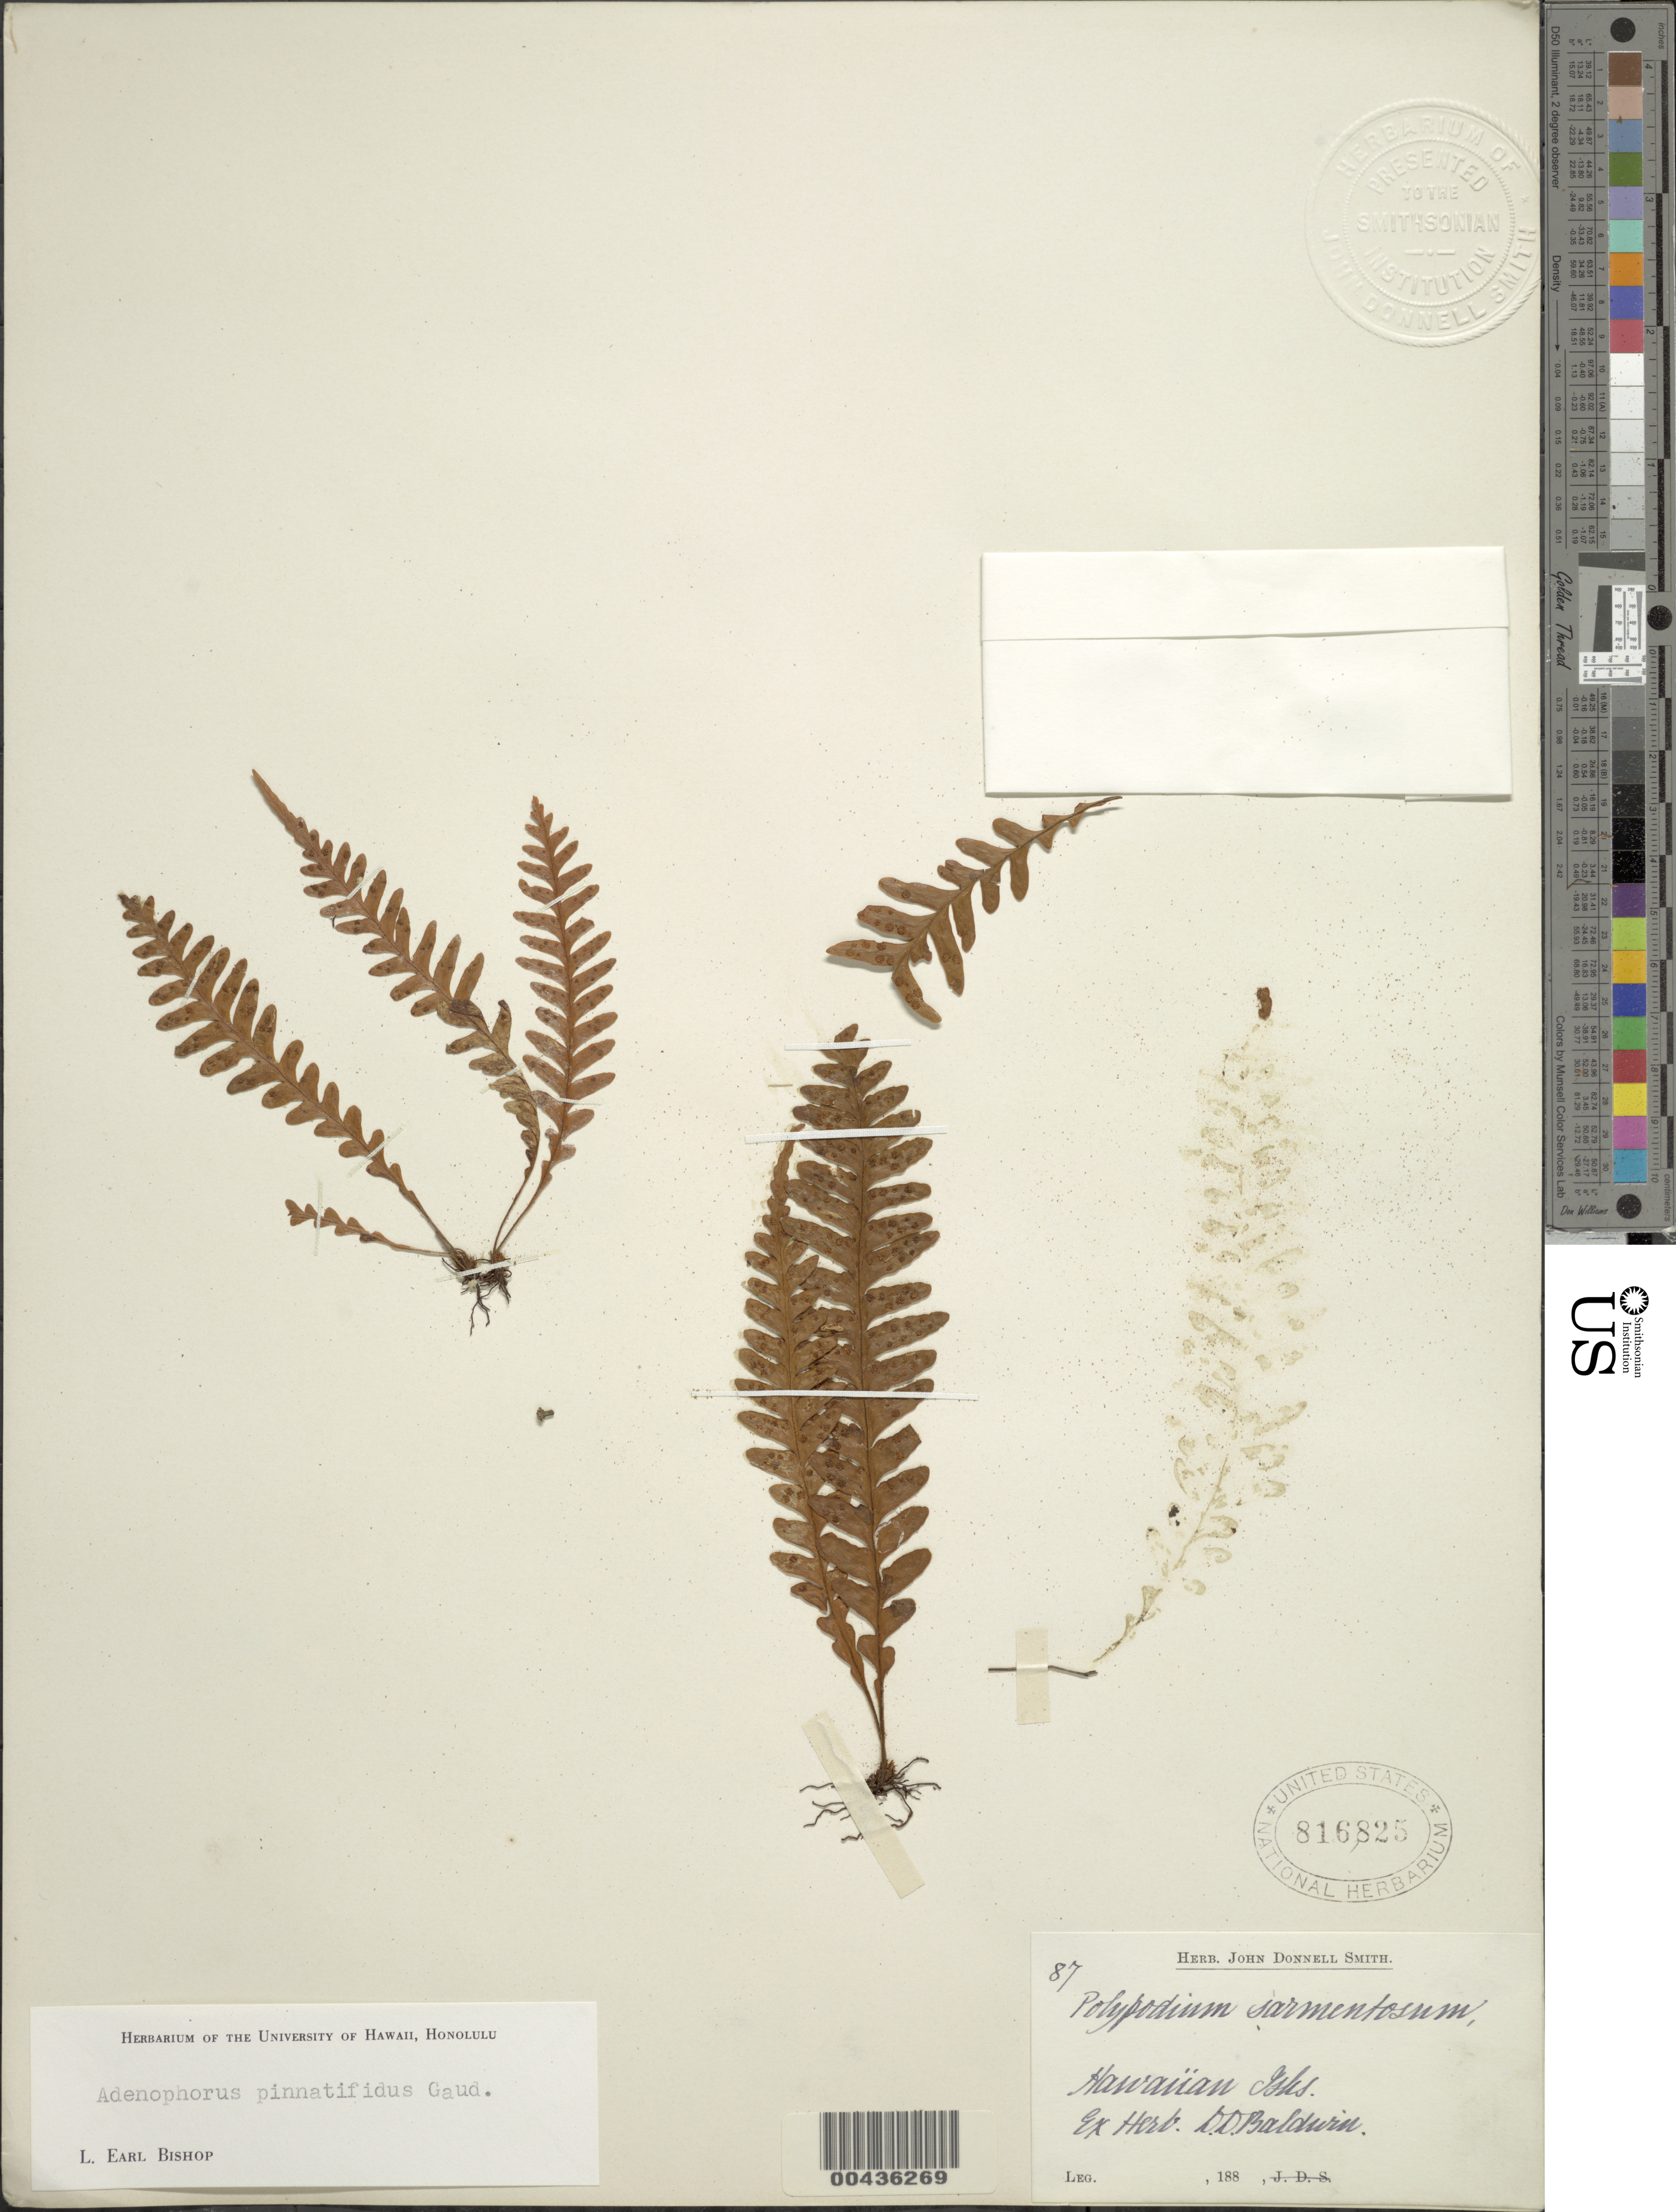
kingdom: Plantae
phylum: Tracheophyta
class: Polypodiopsida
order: Polypodiales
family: Polypodiaceae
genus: Adenophorus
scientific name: Adenophorus pinnatifidus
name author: Gaudich.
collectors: D. Baldwin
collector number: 87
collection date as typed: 188-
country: United States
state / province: Hawaii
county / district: Hawaii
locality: Hawaiian Isles.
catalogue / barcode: US 816825